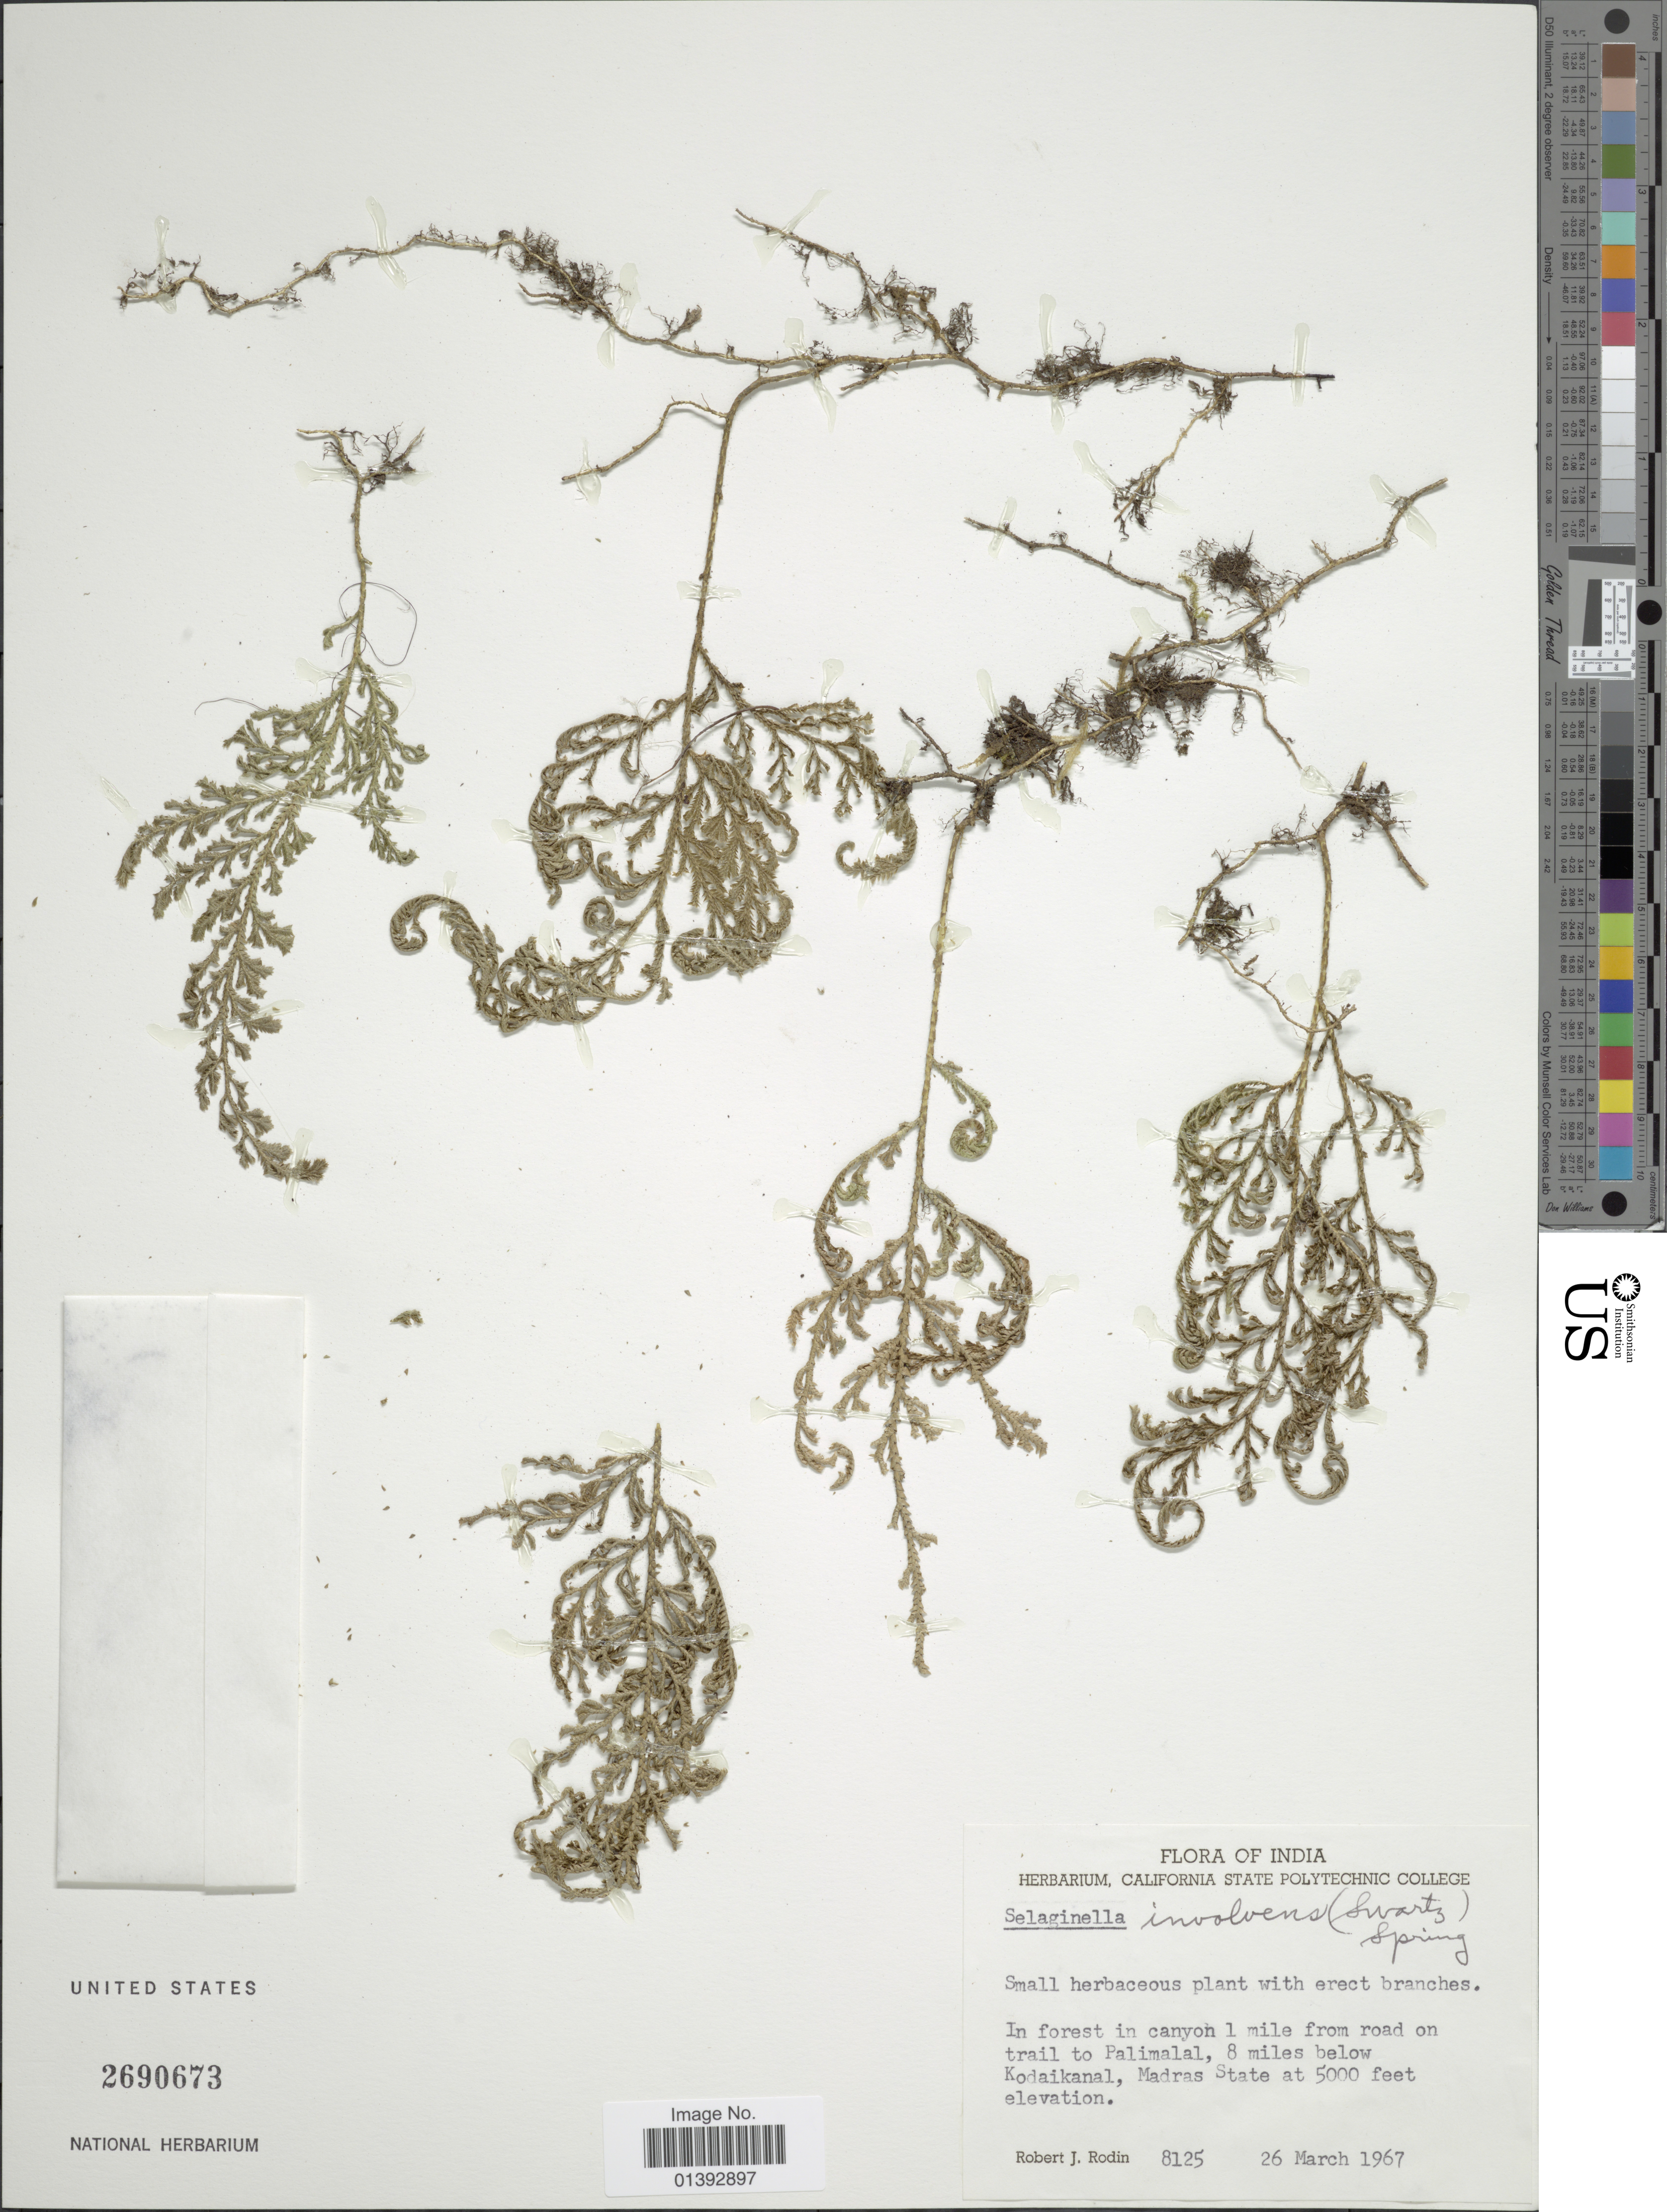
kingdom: Plantae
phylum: Tracheophyta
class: Lycopodiopsida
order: Selaginellales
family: Selaginellaceae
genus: Selaginella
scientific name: Selaginella involvens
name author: (Sw.) Spring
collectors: R. J. Rodin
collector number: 8125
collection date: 1967-03-26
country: India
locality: In forest in canyon 1 mile from road on trail to Palimalal, 8 miles below Kodaikanal, Madras State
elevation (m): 1524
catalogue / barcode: US 2690673